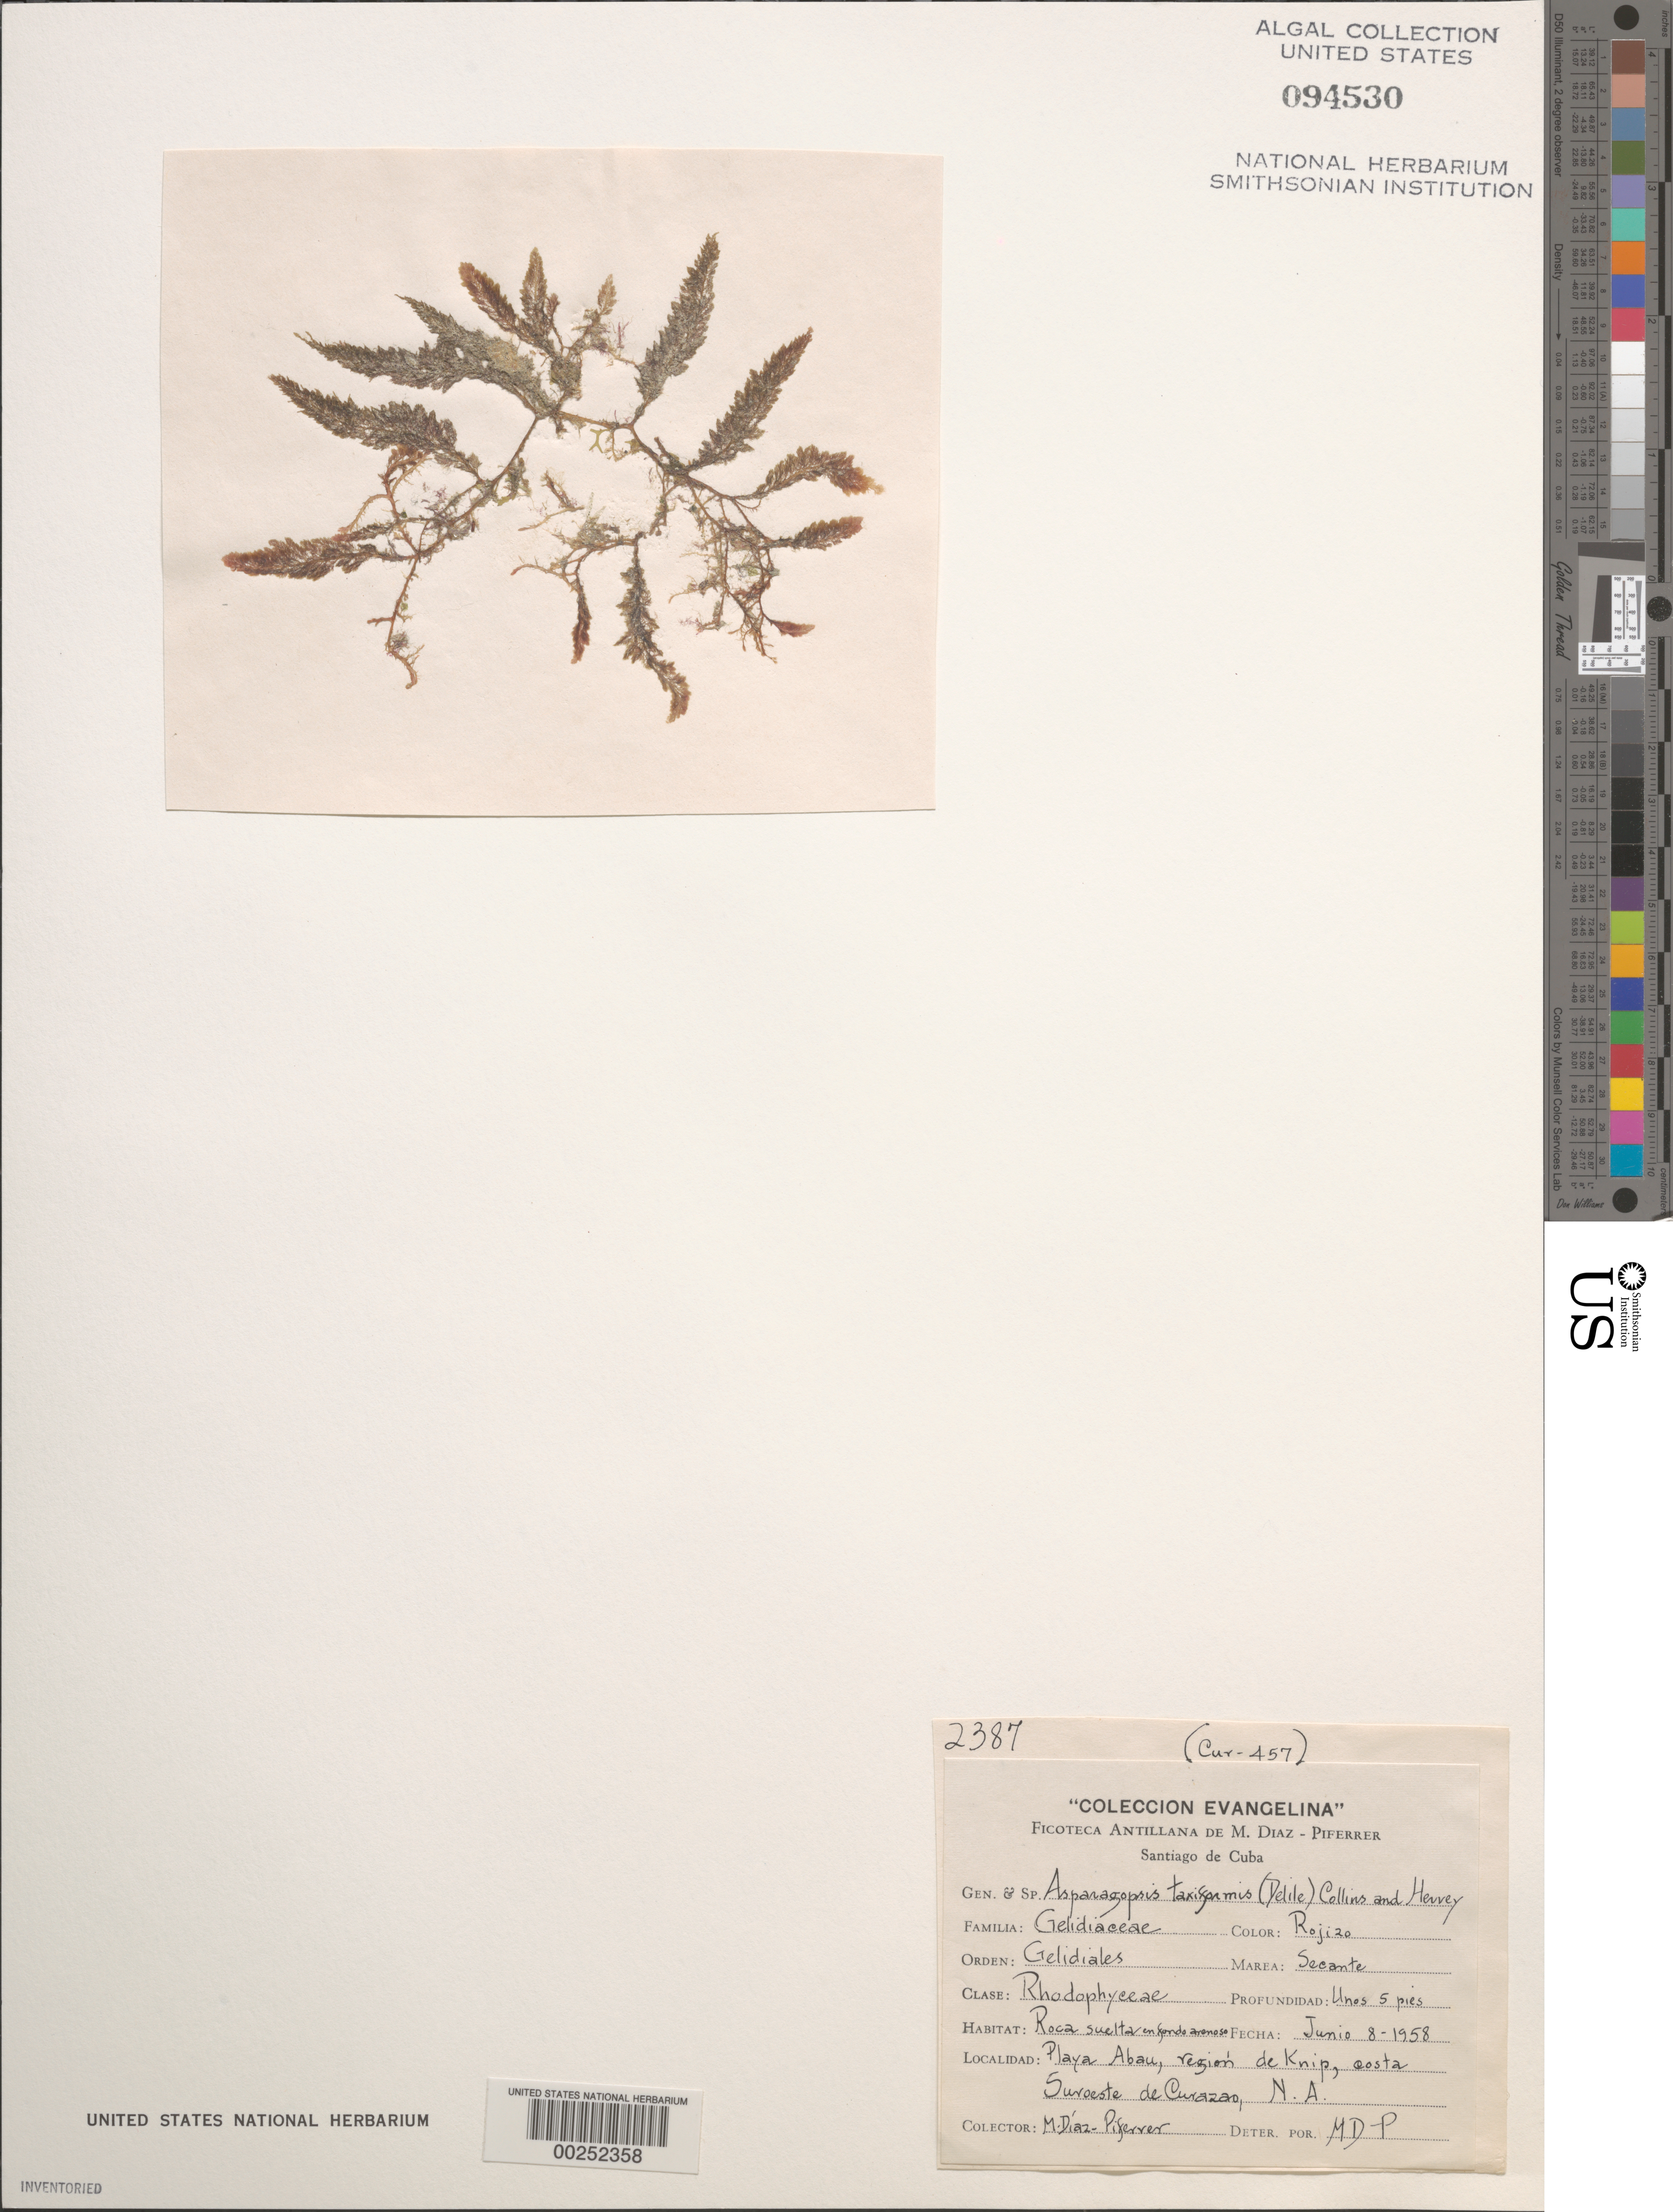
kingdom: Plantae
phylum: Rhodophyta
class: Florideophyceae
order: Bonnemaisoniales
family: Bonnemaisoniaceae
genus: Asparagopsis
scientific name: Asparagopsis taxiformis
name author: (Delile) Trevis.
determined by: Diaz-Piferrer, M.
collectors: M. Diaz-Piferrer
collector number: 2387 & CUR. 457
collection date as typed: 08 Jun 1958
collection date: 1958-06-08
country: Curaçao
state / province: ABC Islands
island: Curaçao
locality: Playa Abau, Knip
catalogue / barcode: US 94530